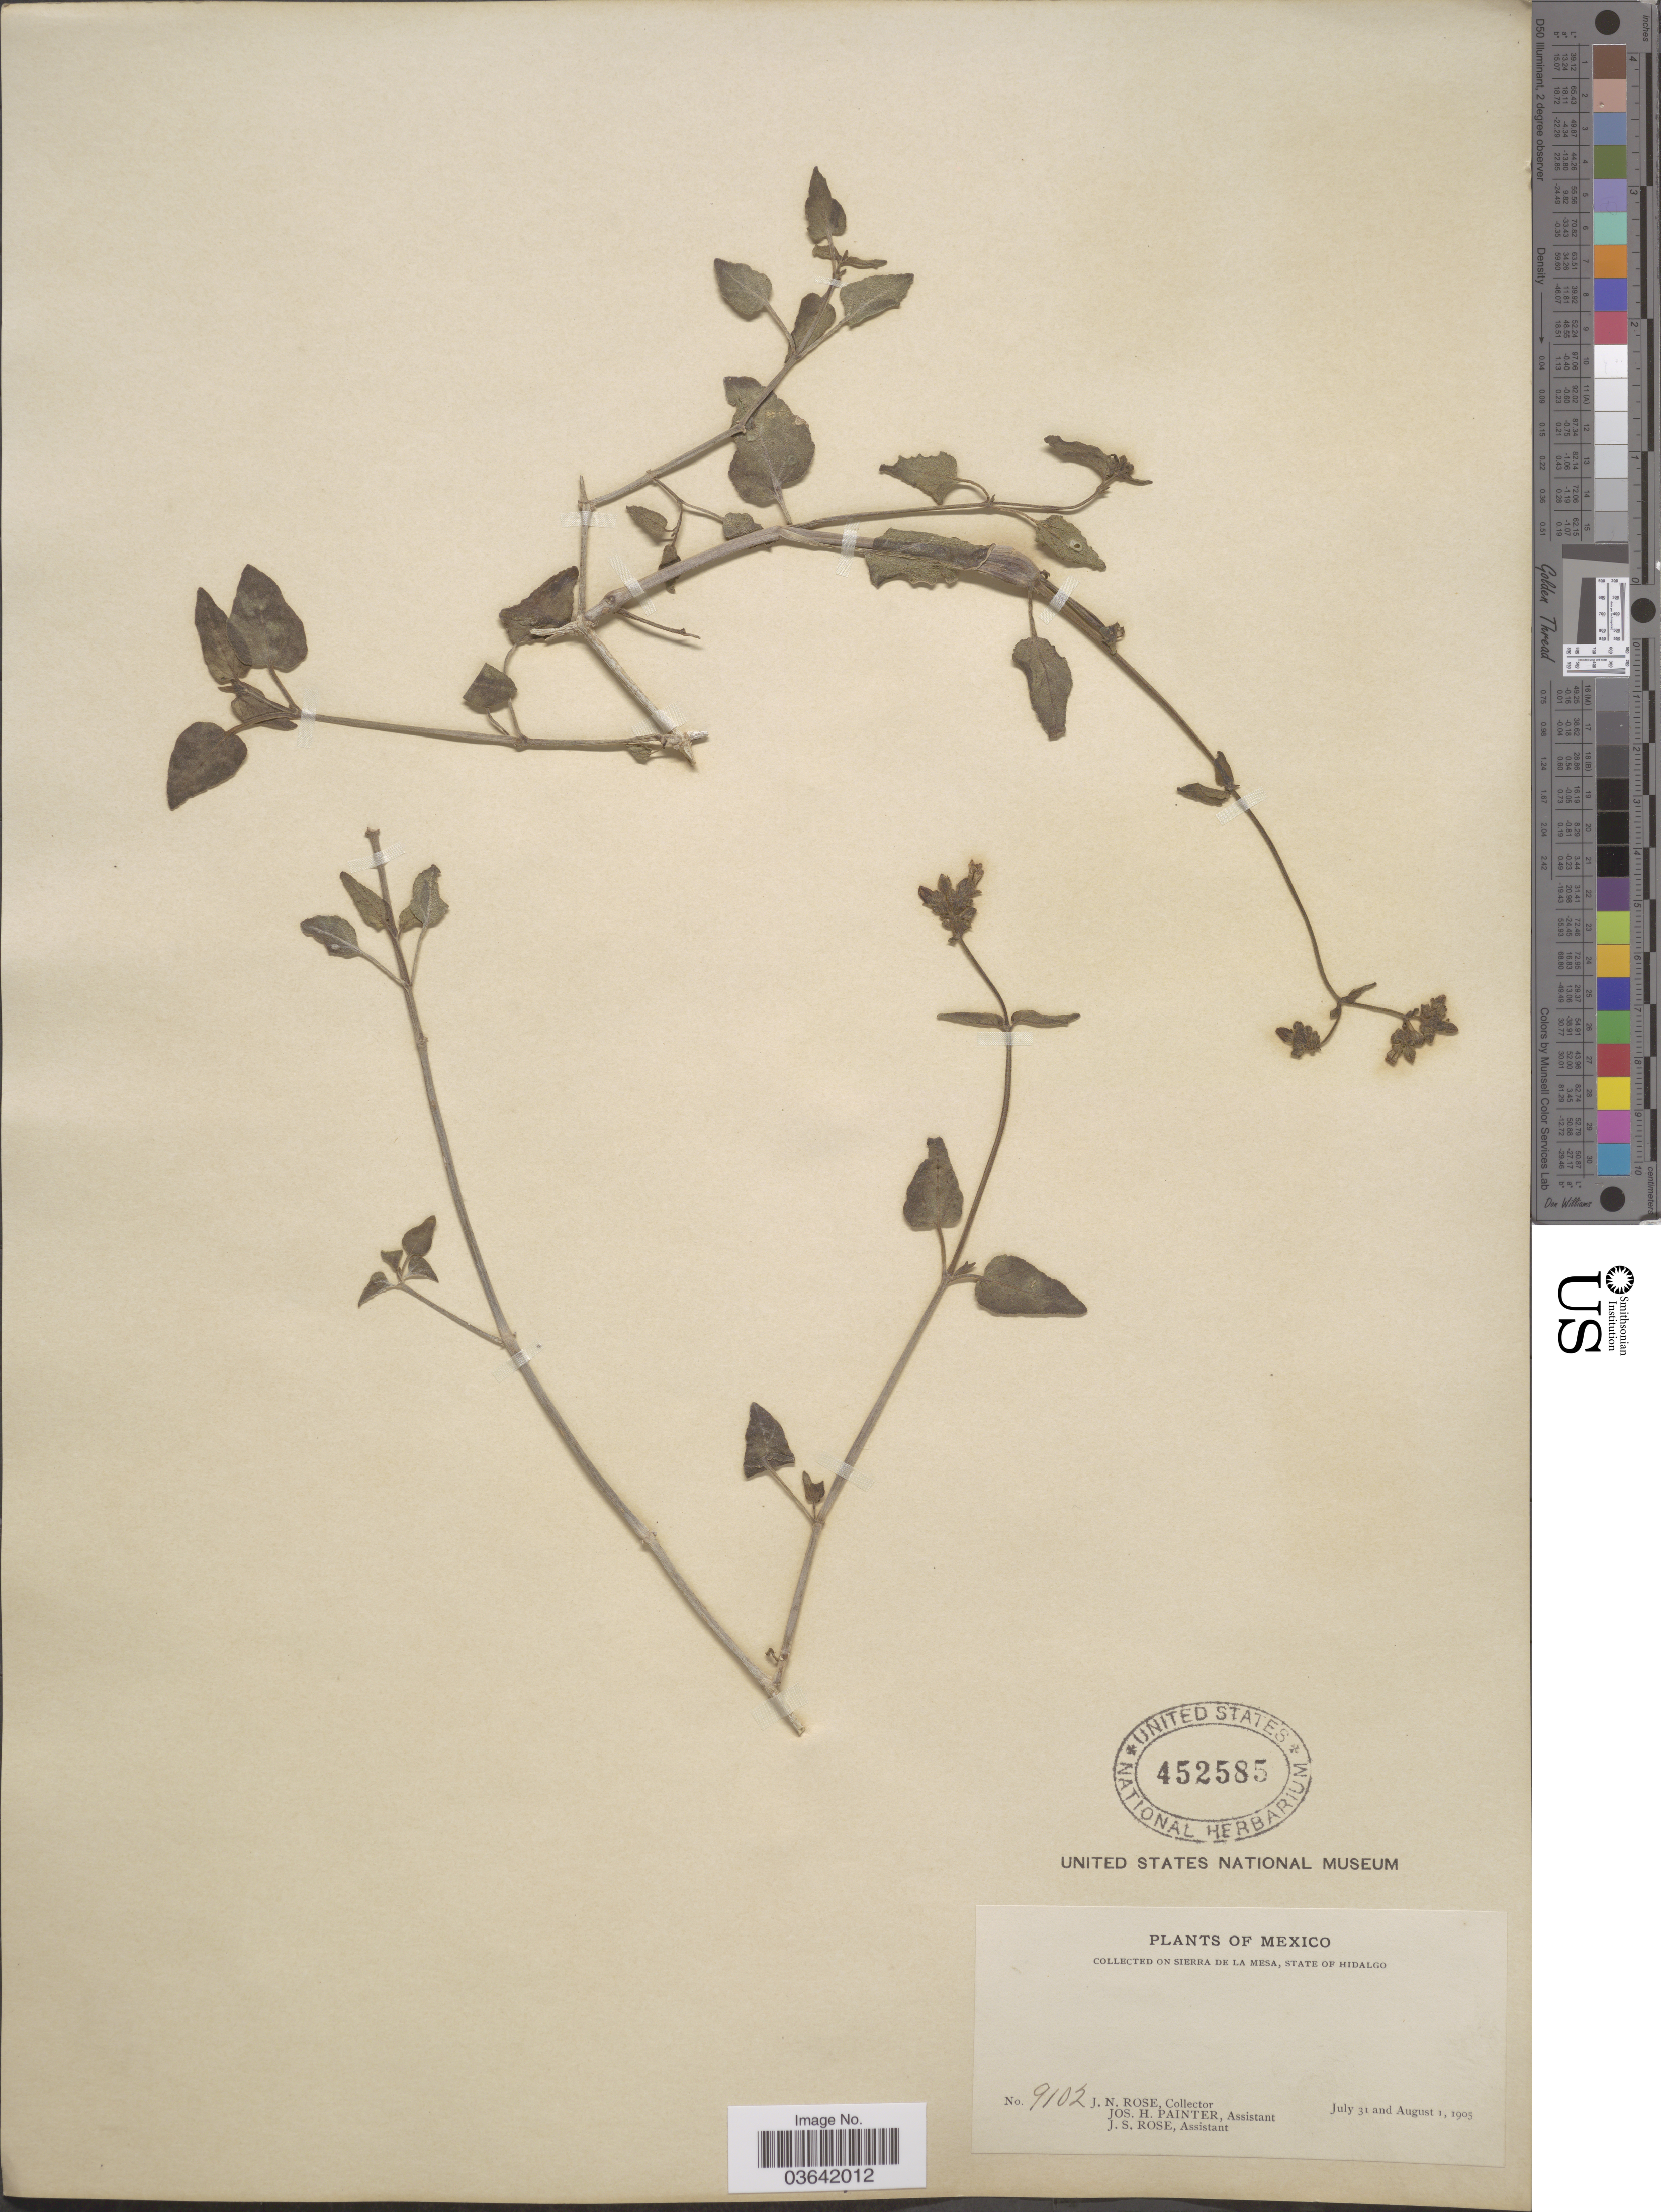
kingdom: Plantae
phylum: Tracheophyta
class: Magnoliopsida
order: Caryophyllales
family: Nyctaginaceae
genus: Mirabilis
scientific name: Mirabilis glabrifolia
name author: (Ort.) I.M. Johnst.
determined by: Strong, Mark T., (BOT), Smithsonian Institution - National Museum of Natural History (UNITED STATES)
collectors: J. N. Rose, J. H. Painter & J. S. Rose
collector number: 9102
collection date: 1905-07-31/1905-08-01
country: Mexico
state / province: Hidalgo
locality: Sierra de La Mesa.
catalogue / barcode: US 452585